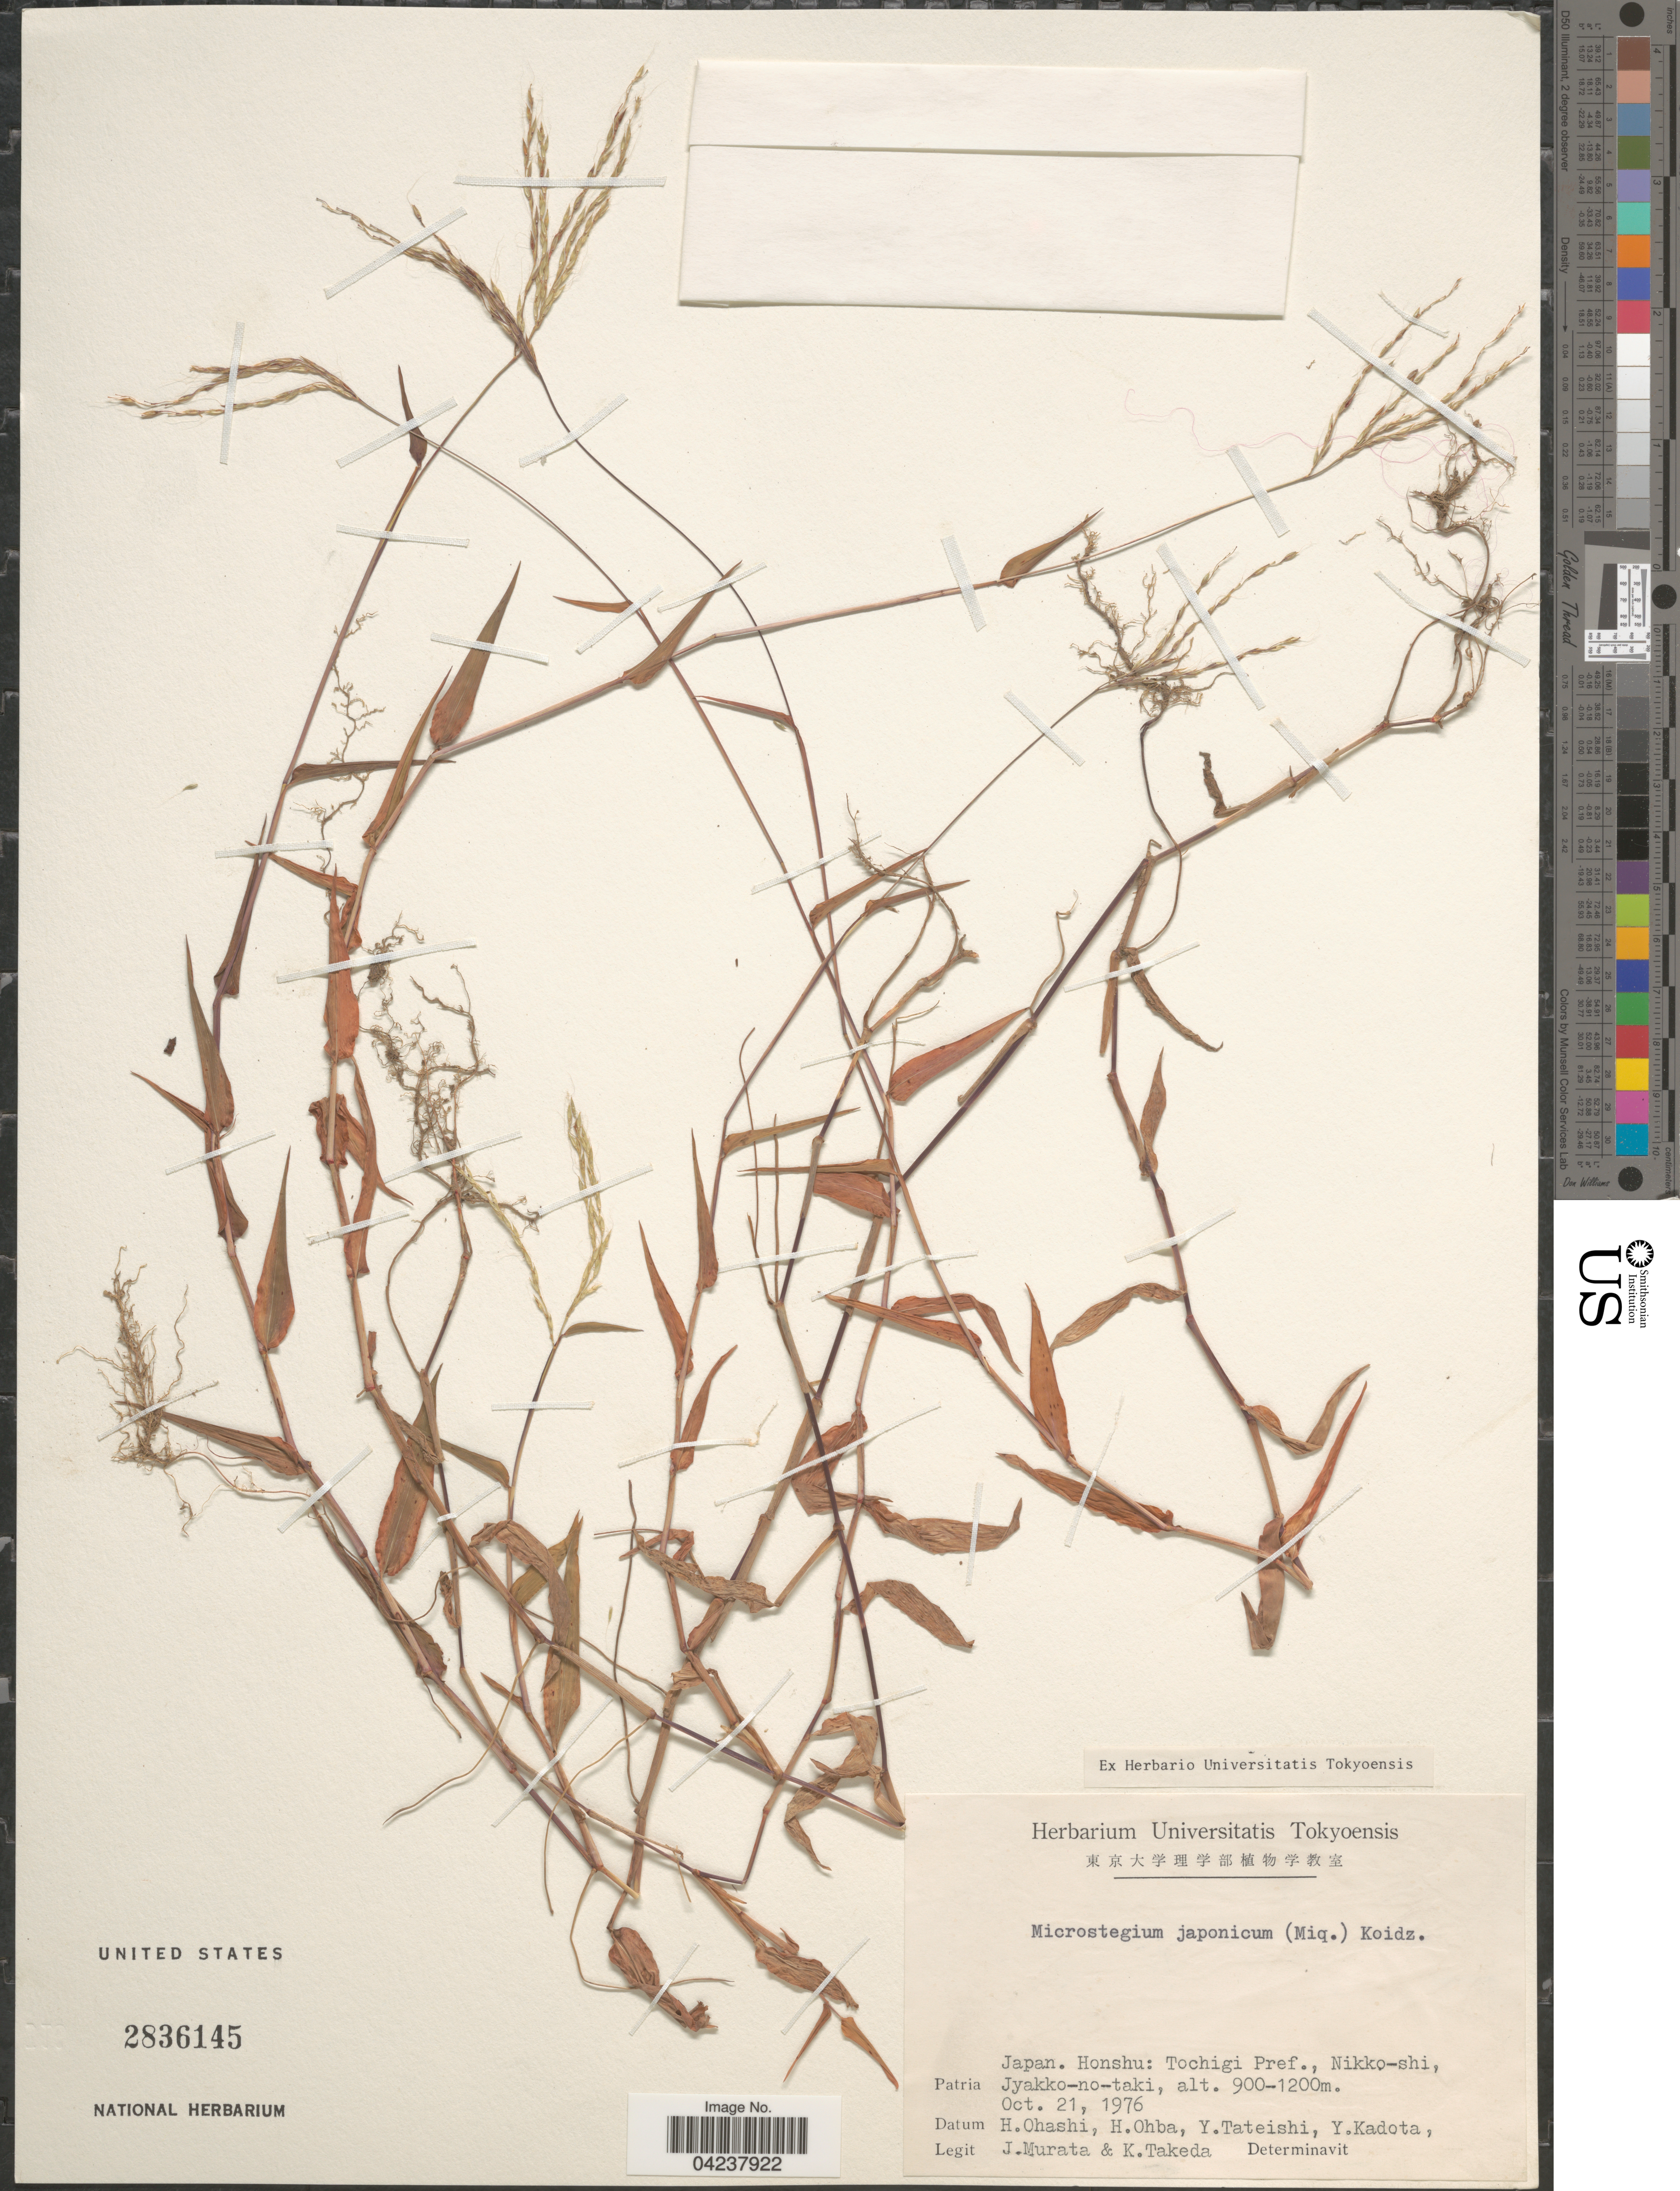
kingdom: Plantae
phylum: Tracheophyta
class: Liliopsida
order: Poales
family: Poaceae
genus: Microstegium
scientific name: Microstegium japonicum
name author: (Miq.) Koidz.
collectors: H. Ohashi, H. Ohba, Y. Tateishi, Y. Kadota & et al.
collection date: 1976-10-21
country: Japan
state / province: Totigi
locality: Patria Japan. Honshu: Tochigi Pref., Nikko-shi, Jyakko-no-taki.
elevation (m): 900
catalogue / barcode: US 2836145